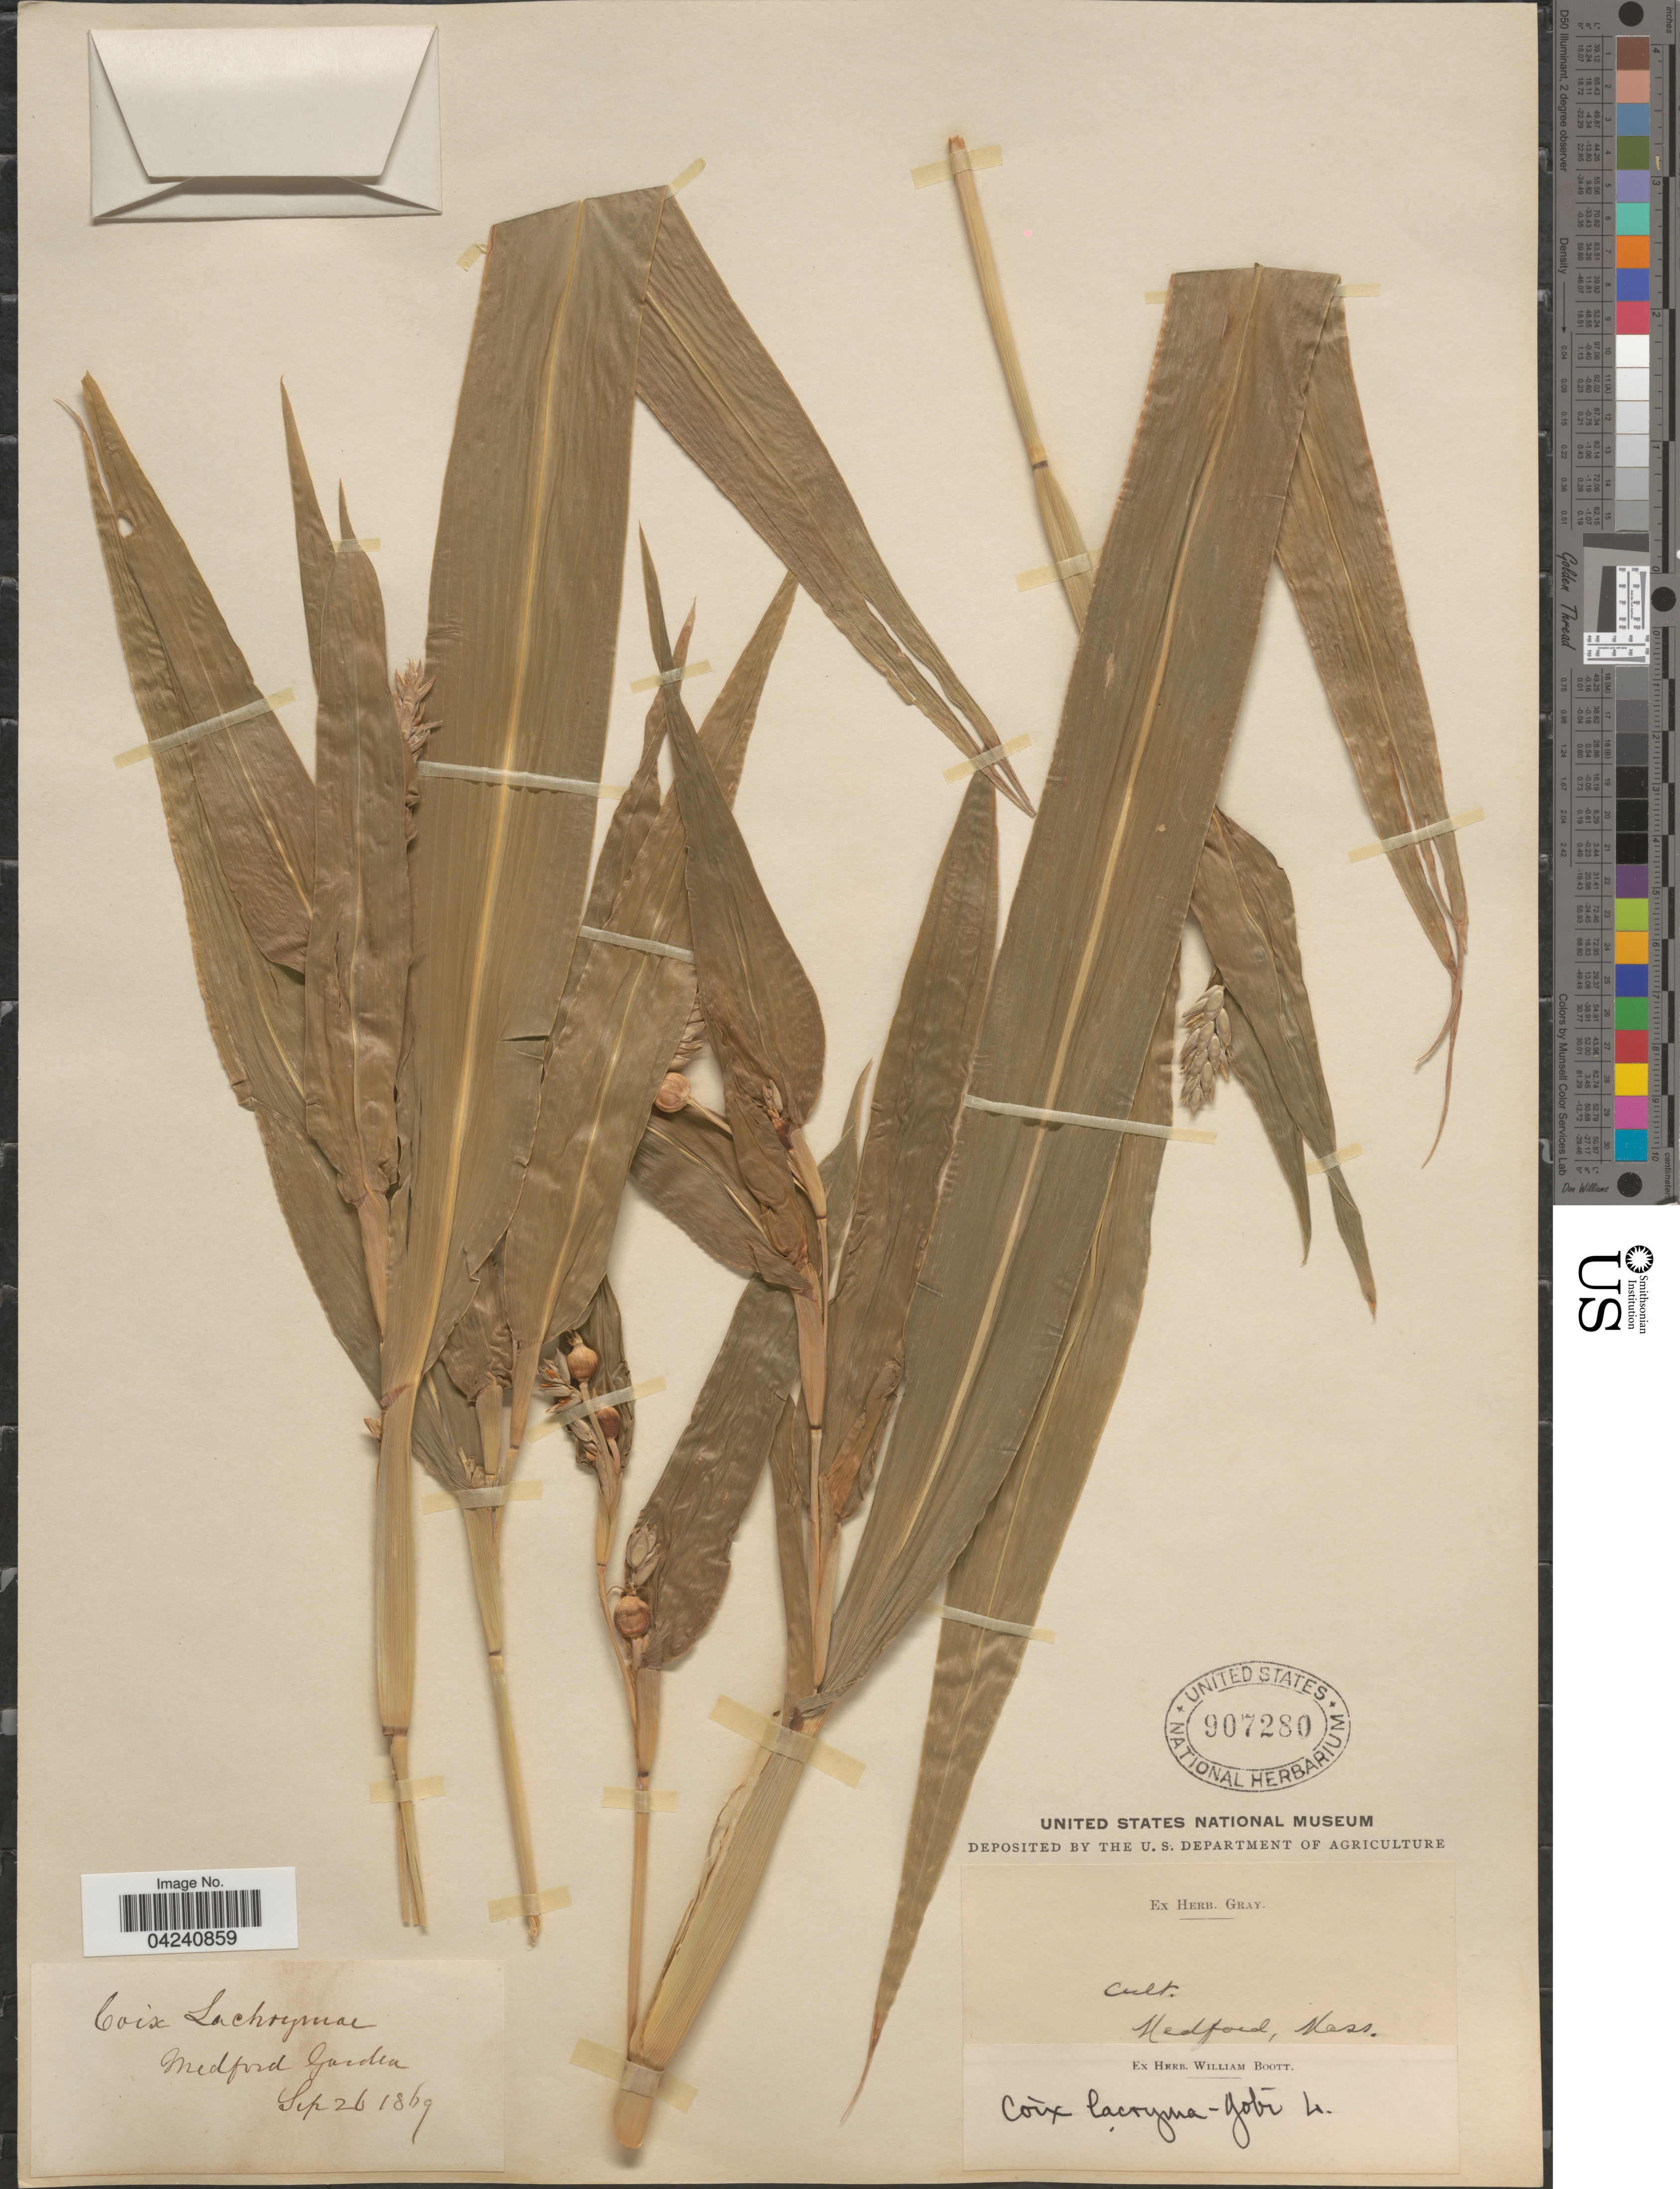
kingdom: Plantae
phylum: Tracheophyta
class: Liliopsida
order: Poales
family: Poaceae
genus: Coix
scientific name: Coix lacryma-jobi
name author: L.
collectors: ex herb. Gray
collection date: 1869-09-26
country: United States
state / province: Massachusetts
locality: Medford Garden.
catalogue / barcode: US 907280